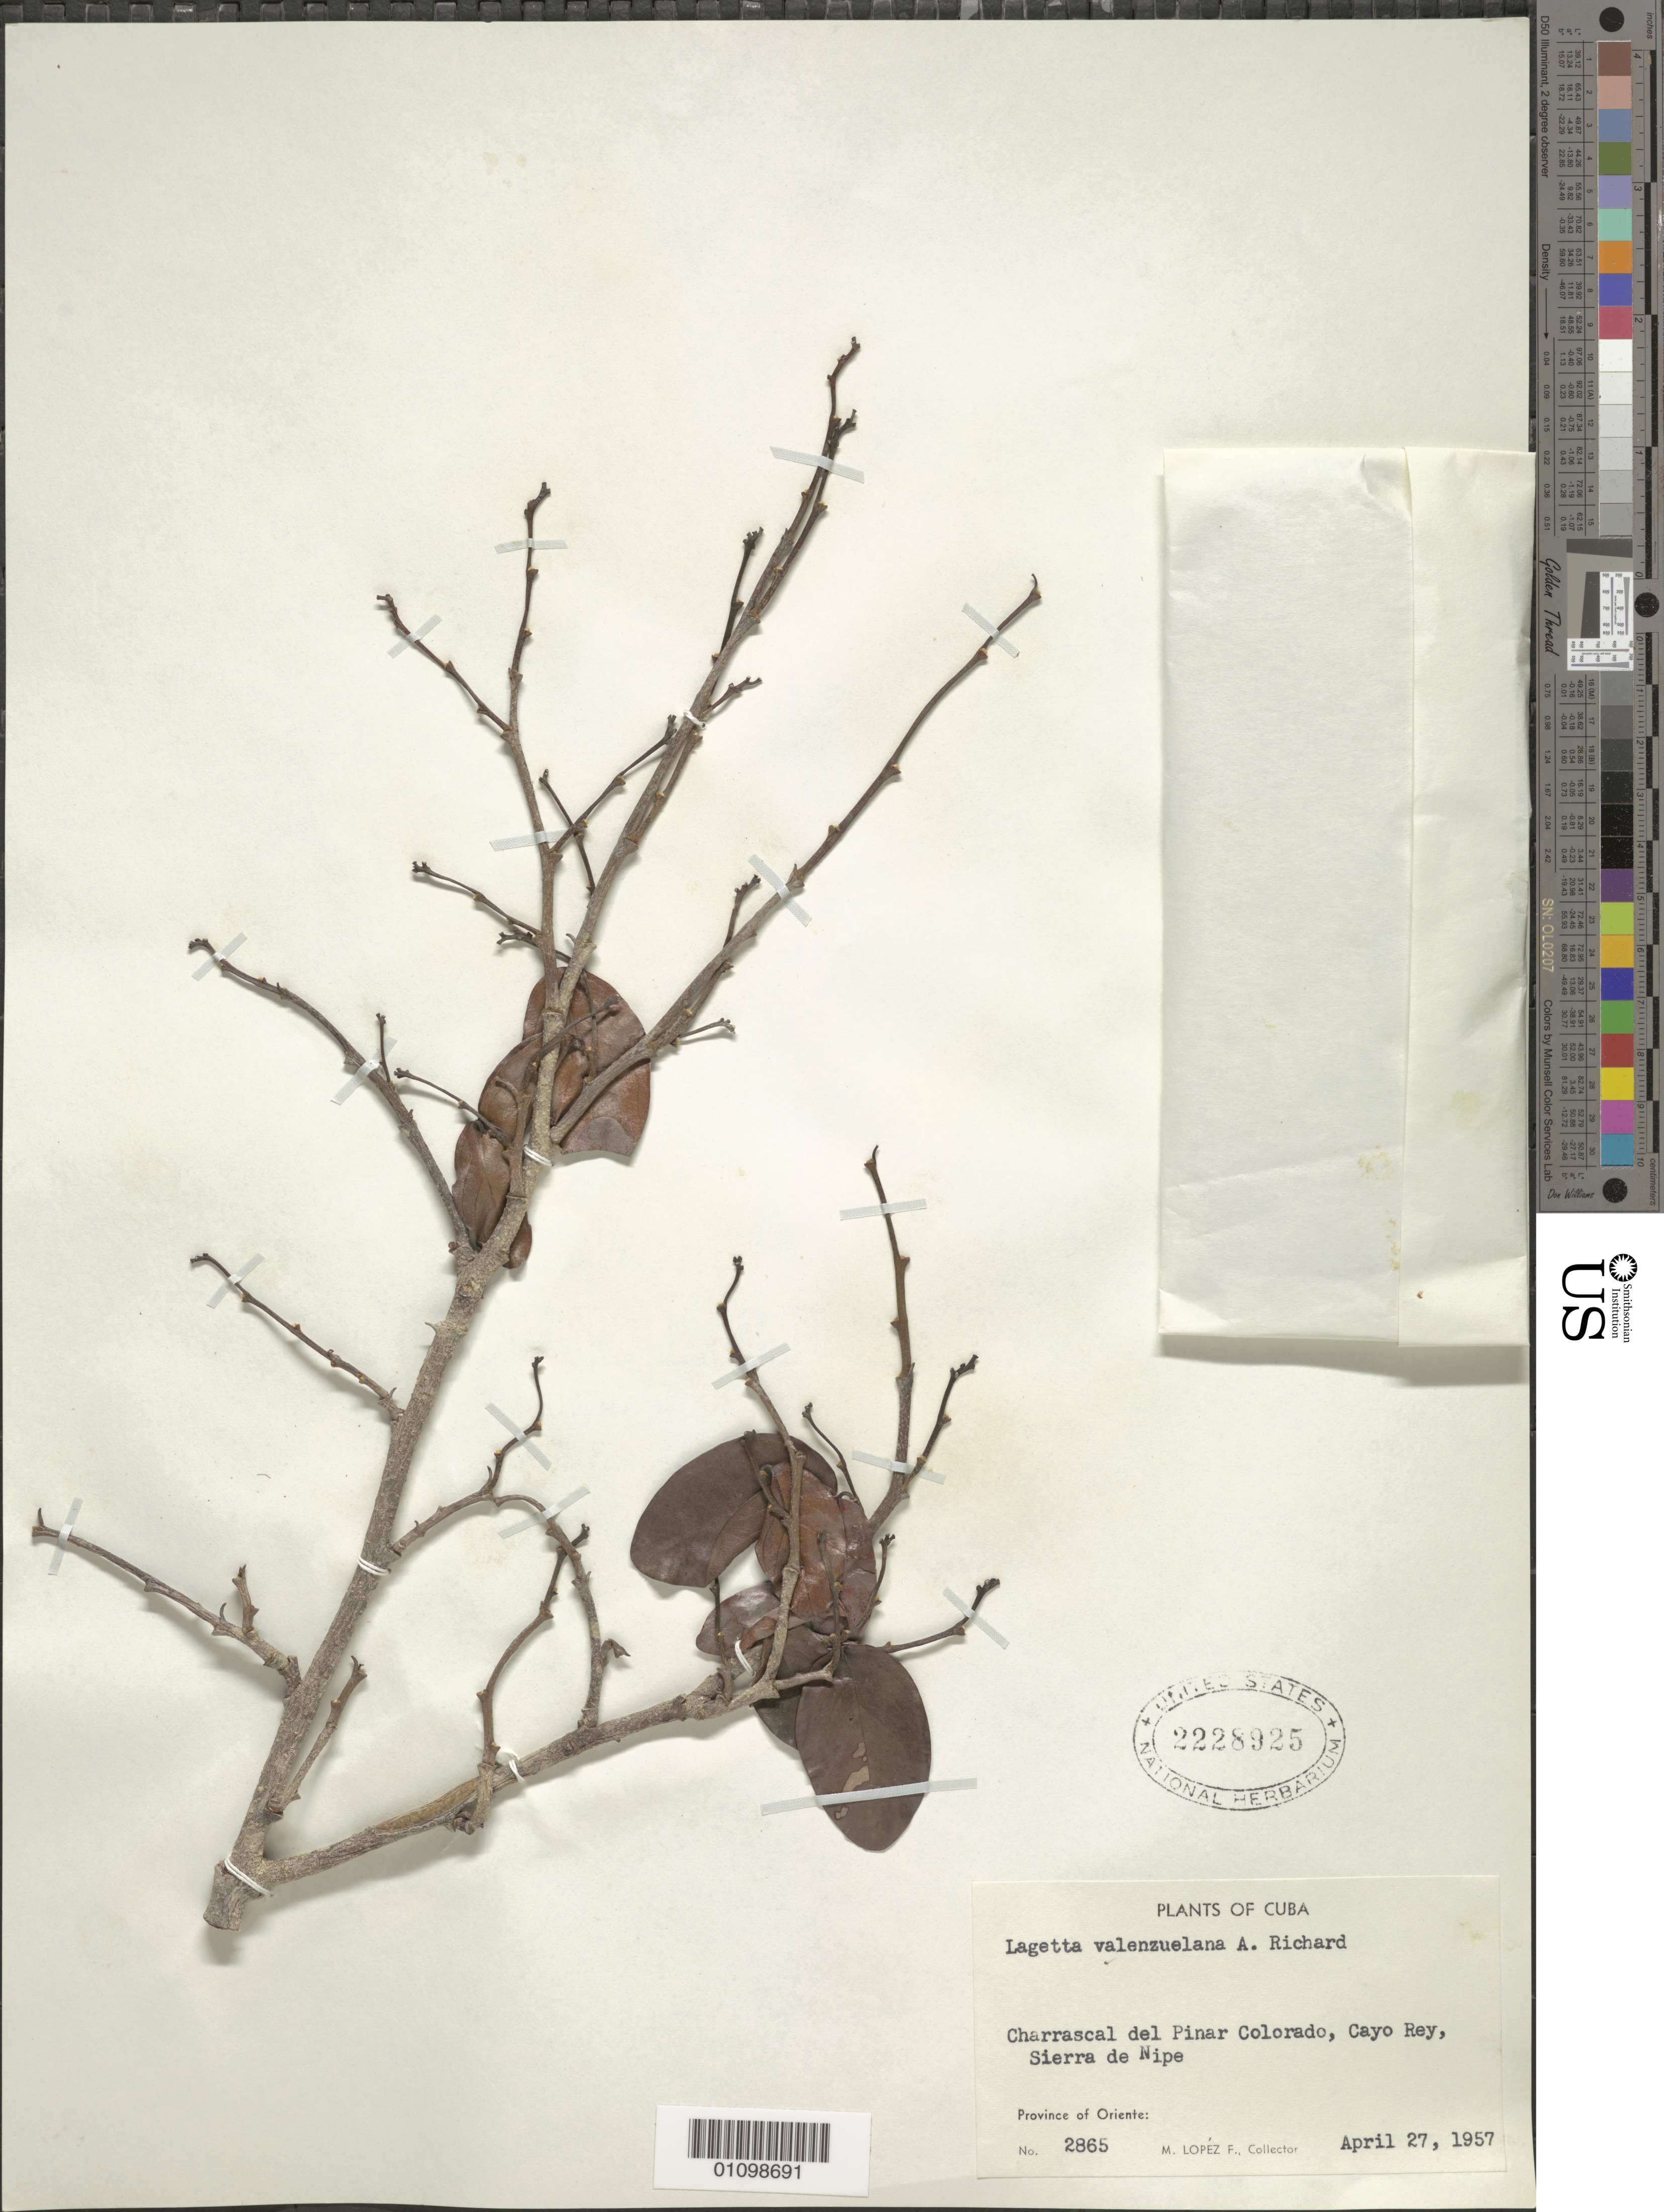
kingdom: Plantae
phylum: Tracheophyta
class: Magnoliopsida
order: Malvales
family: Thymelaeaceae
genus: Lagetta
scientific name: Lagetta valenzuelana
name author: A. Rich.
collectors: M. López Figueiras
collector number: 2865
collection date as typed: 27 Apr 1957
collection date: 1957-04-27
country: Cuba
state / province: Holguín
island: Cuba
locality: Charrascal del Pinar Colorado, Cayo Rey, Sierra de Nipe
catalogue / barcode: US 2228925